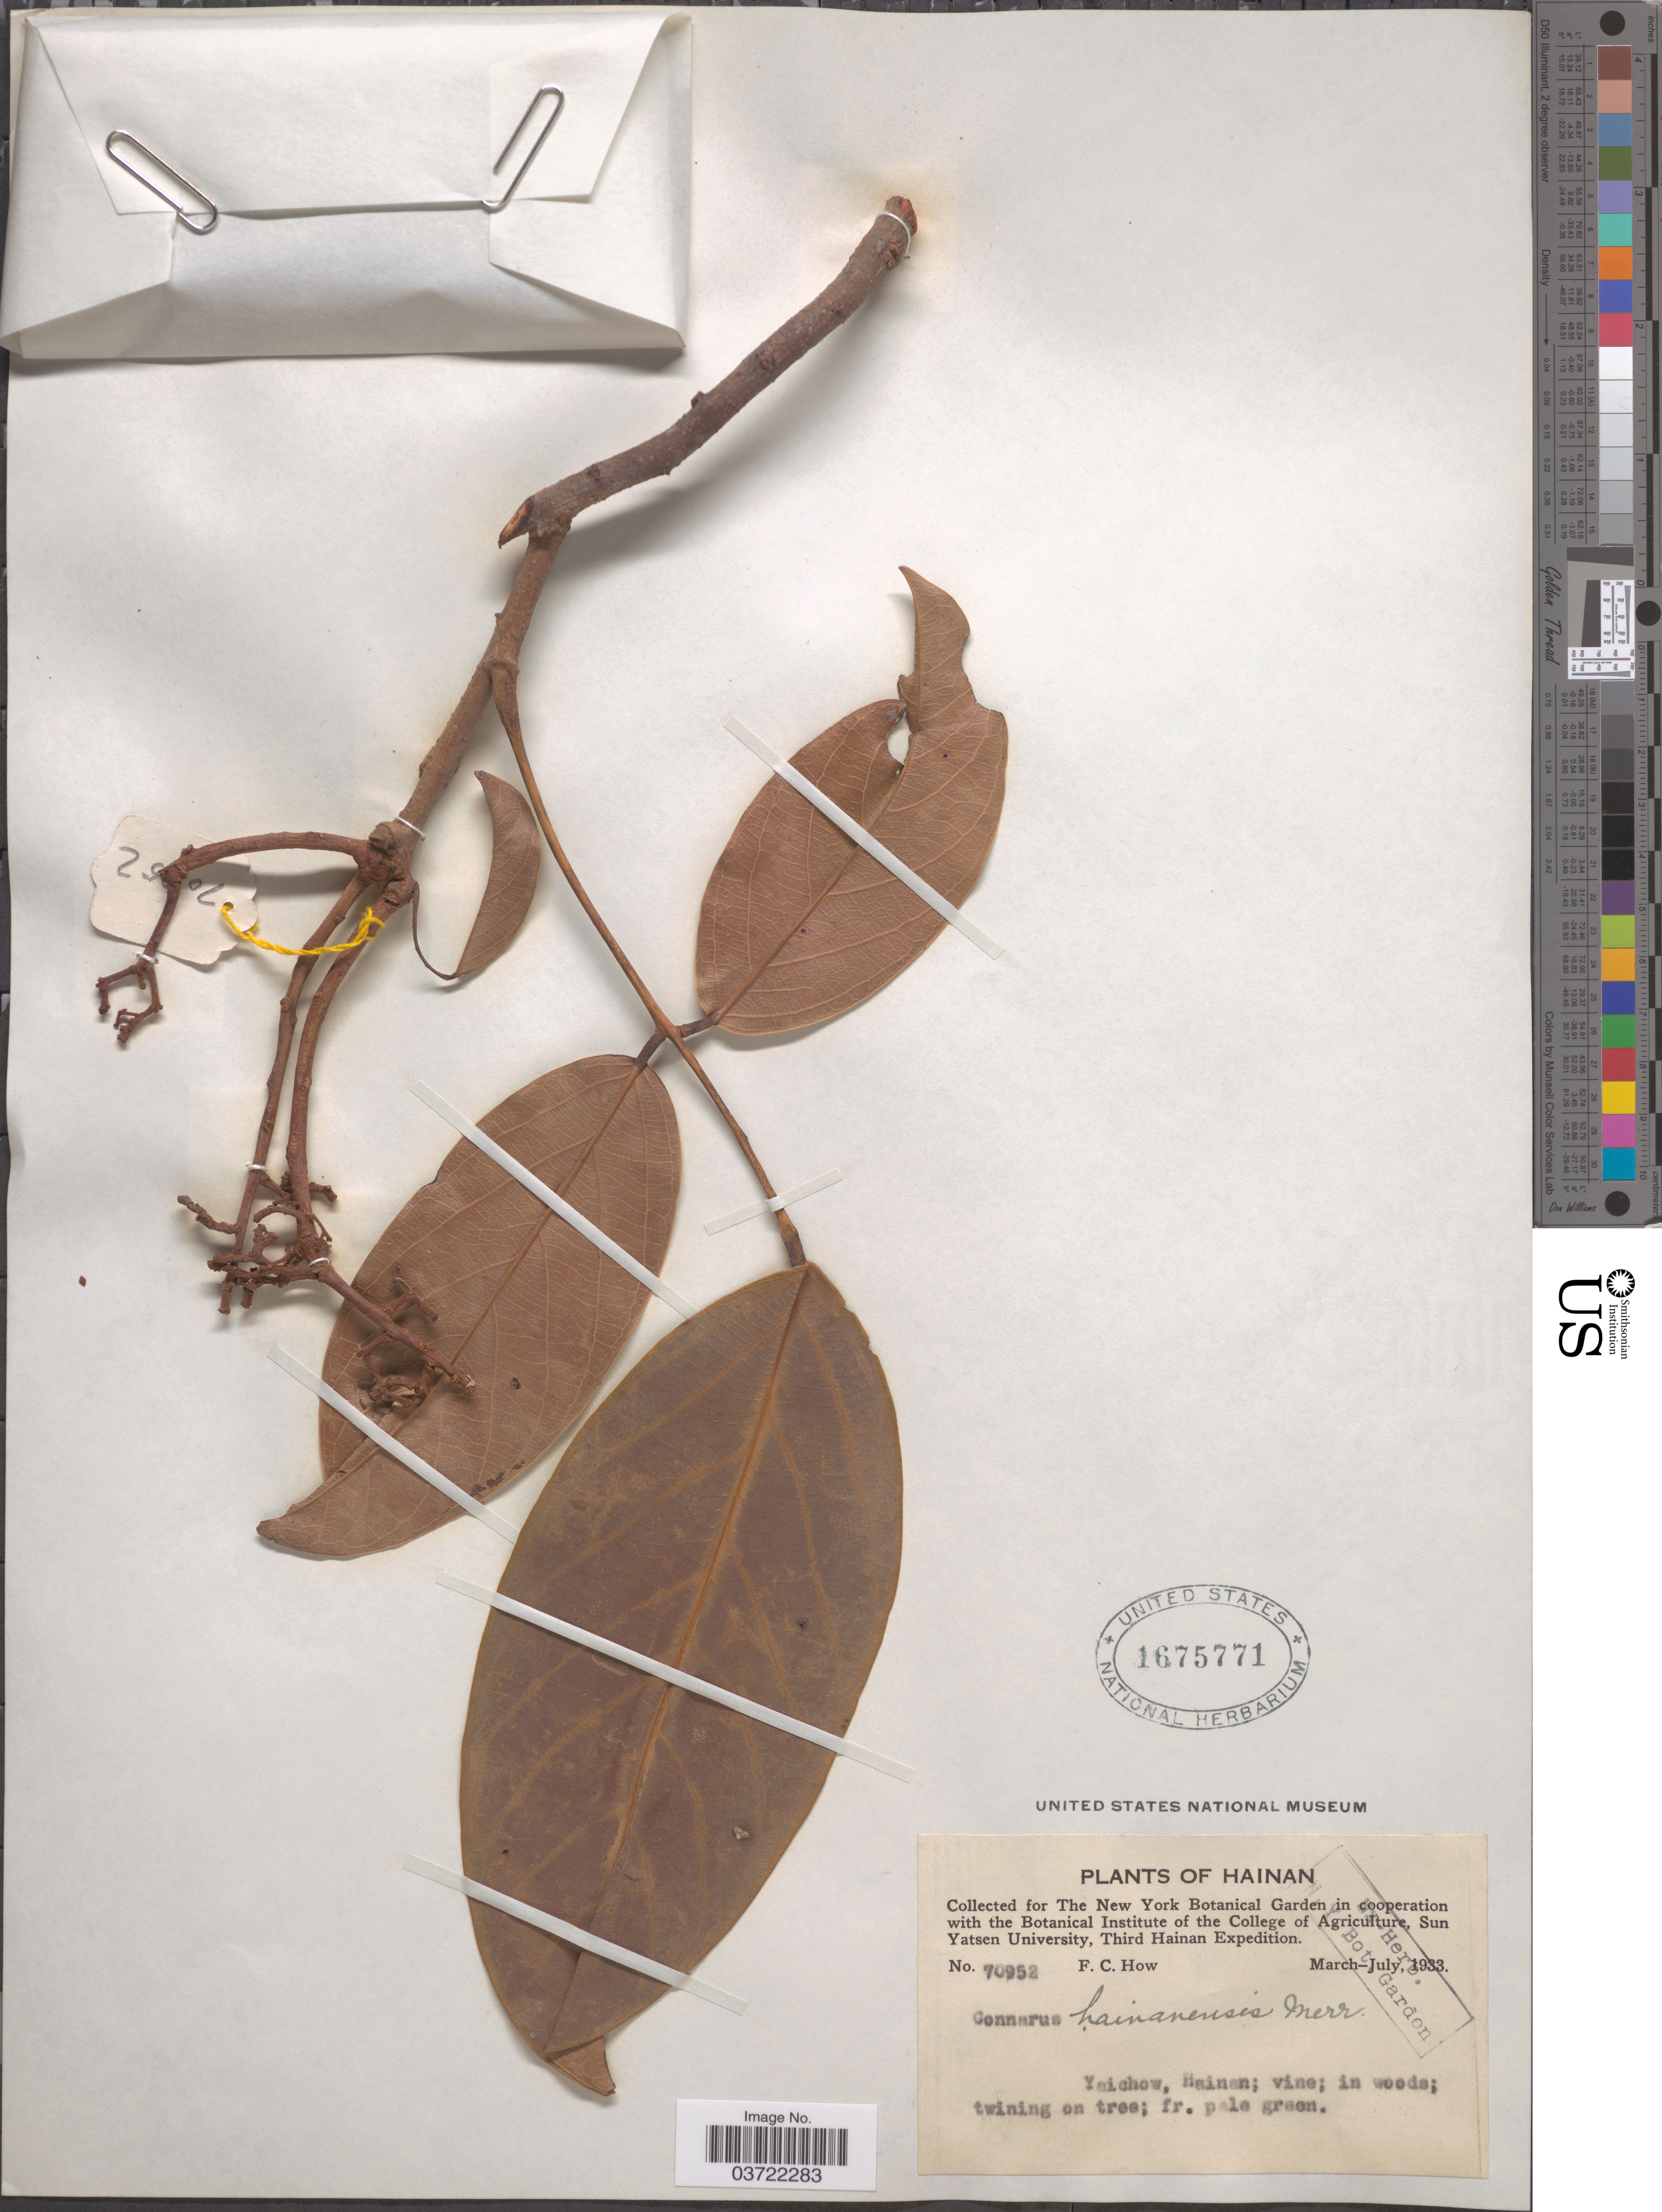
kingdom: Plantae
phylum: Tracheophyta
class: Magnoliopsida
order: Oxalidales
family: Connaraceae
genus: Connarus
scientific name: Connarus hainanensis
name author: Merr.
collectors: F. C. How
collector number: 70952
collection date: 1933-03/1933-07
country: China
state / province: Hainan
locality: Yaichow.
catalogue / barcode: US 1675771